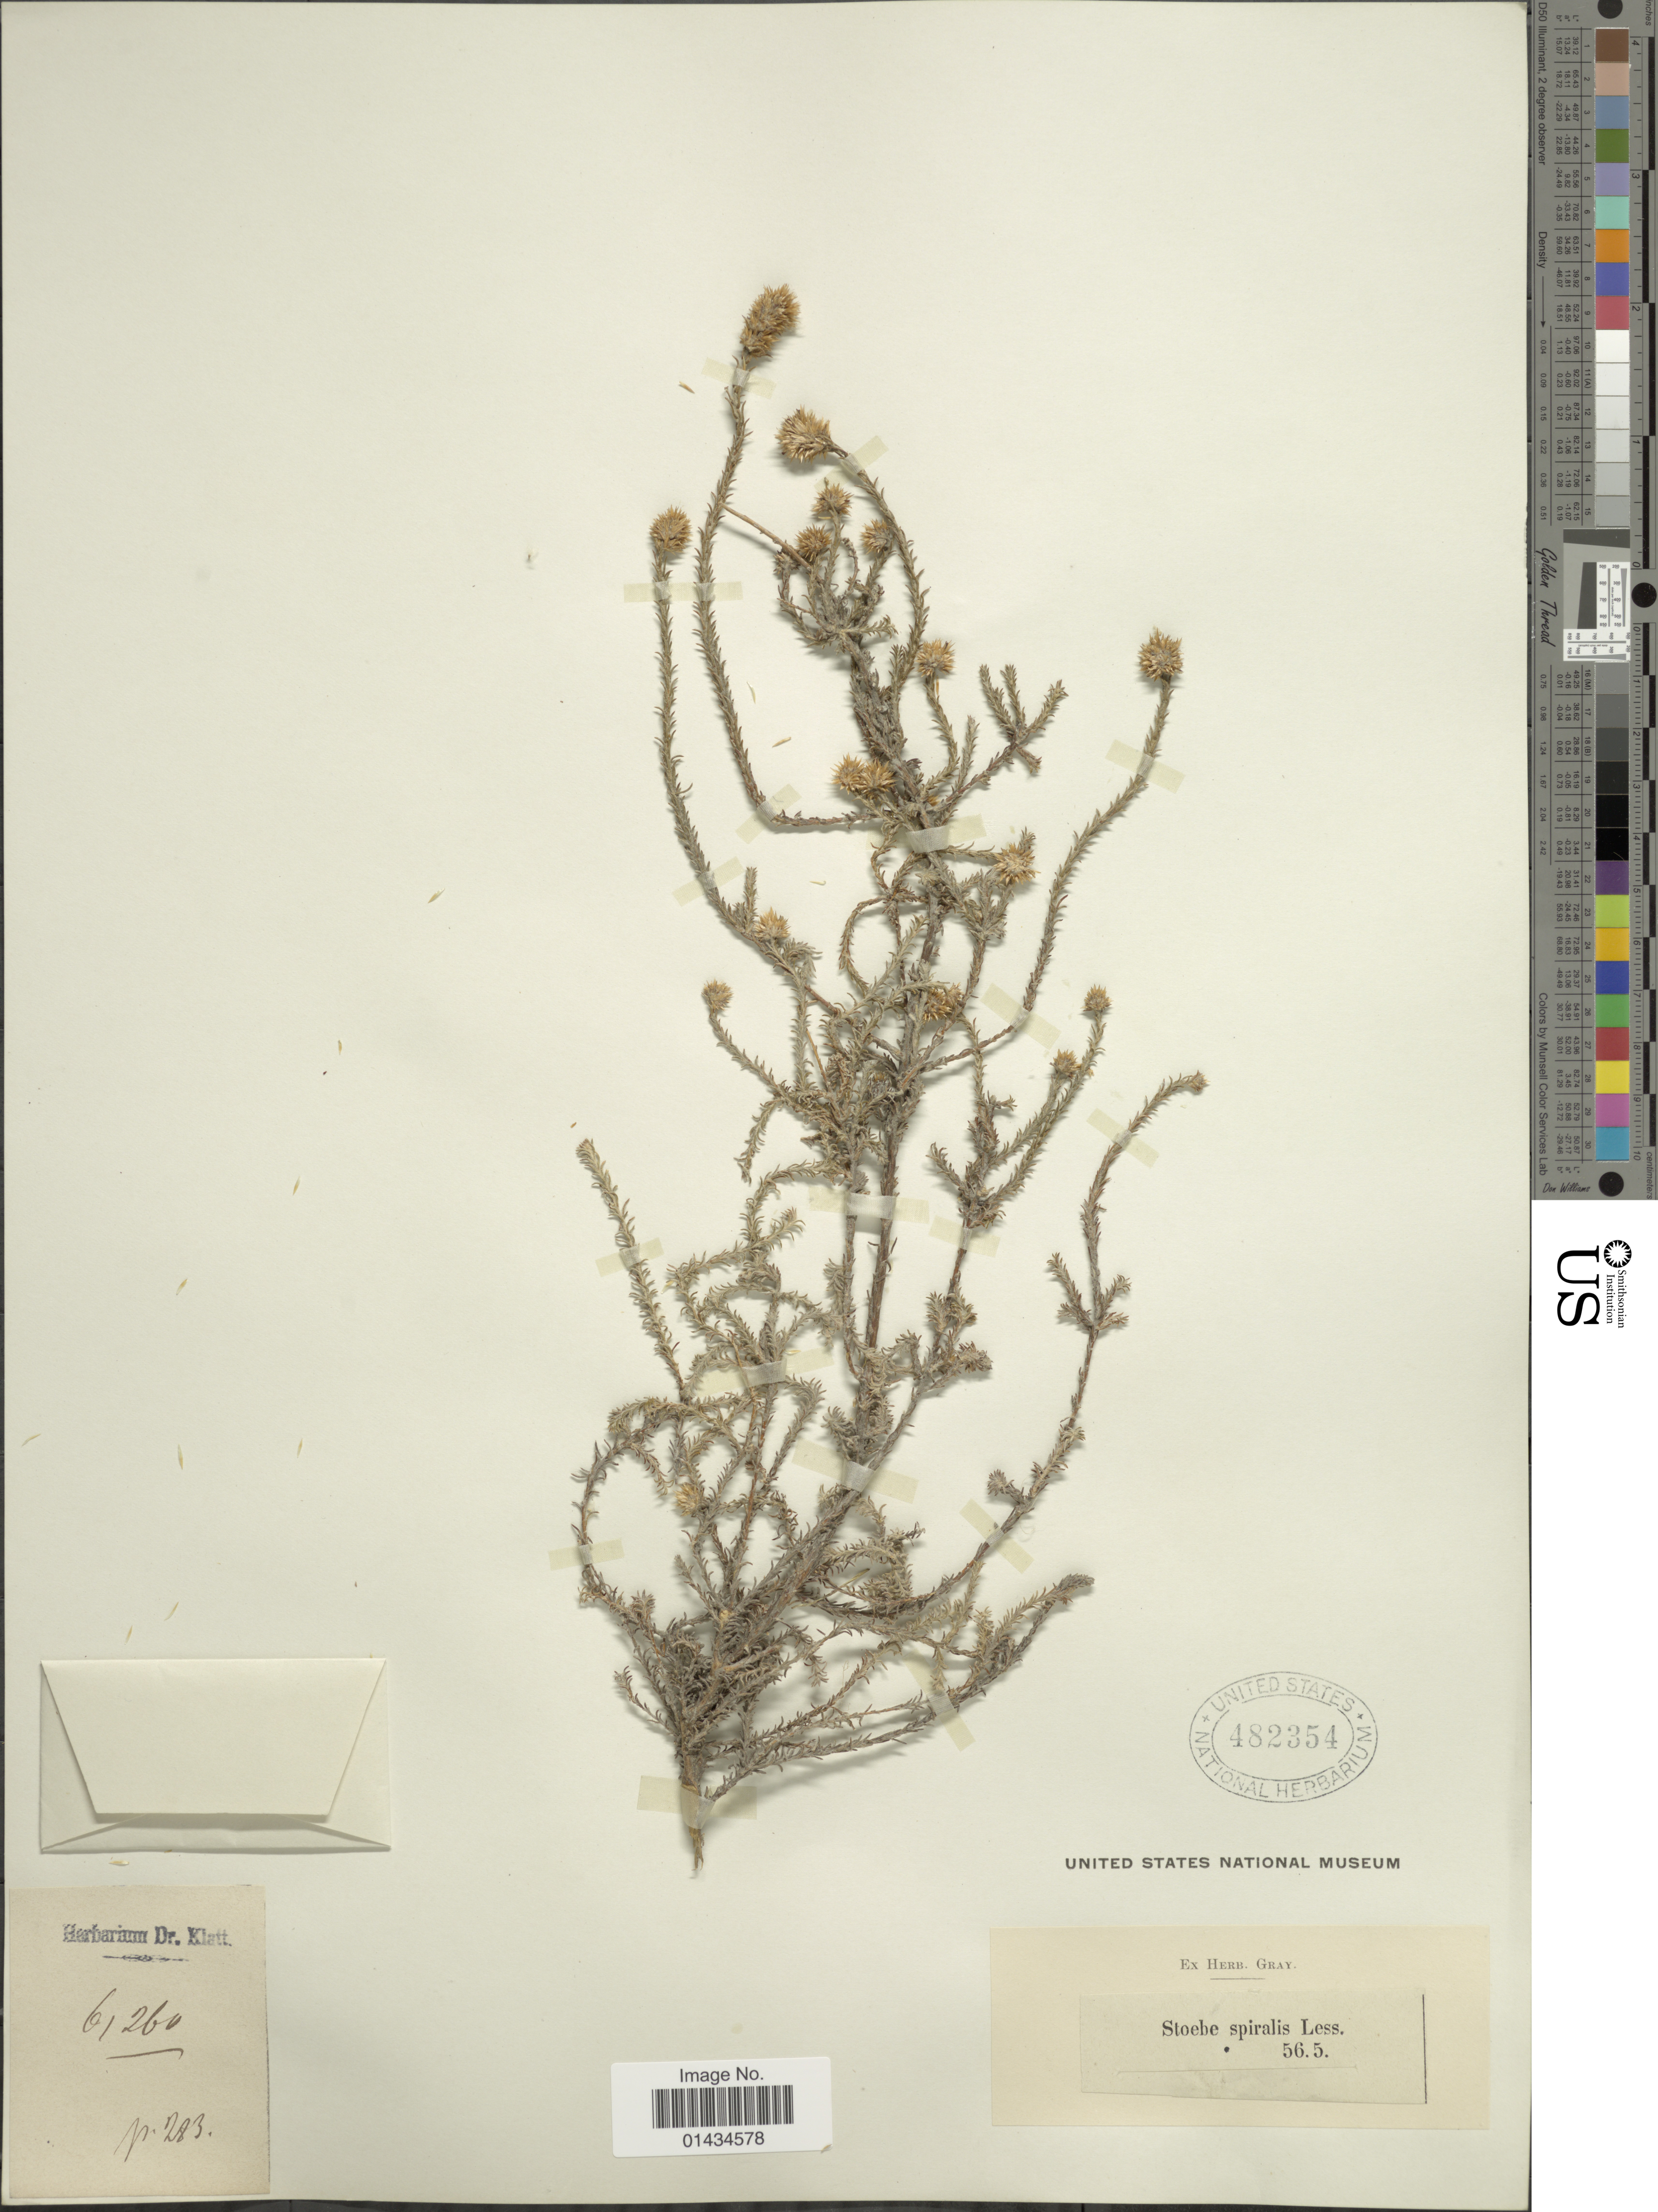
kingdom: Plantae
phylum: Tracheophyta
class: Magnoliopsida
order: Asterales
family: Asteraceae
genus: Stoebe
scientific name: Stoebe spiralis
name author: Less.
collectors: ex herb. Dr. Klatt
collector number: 61260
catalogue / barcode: US 482354